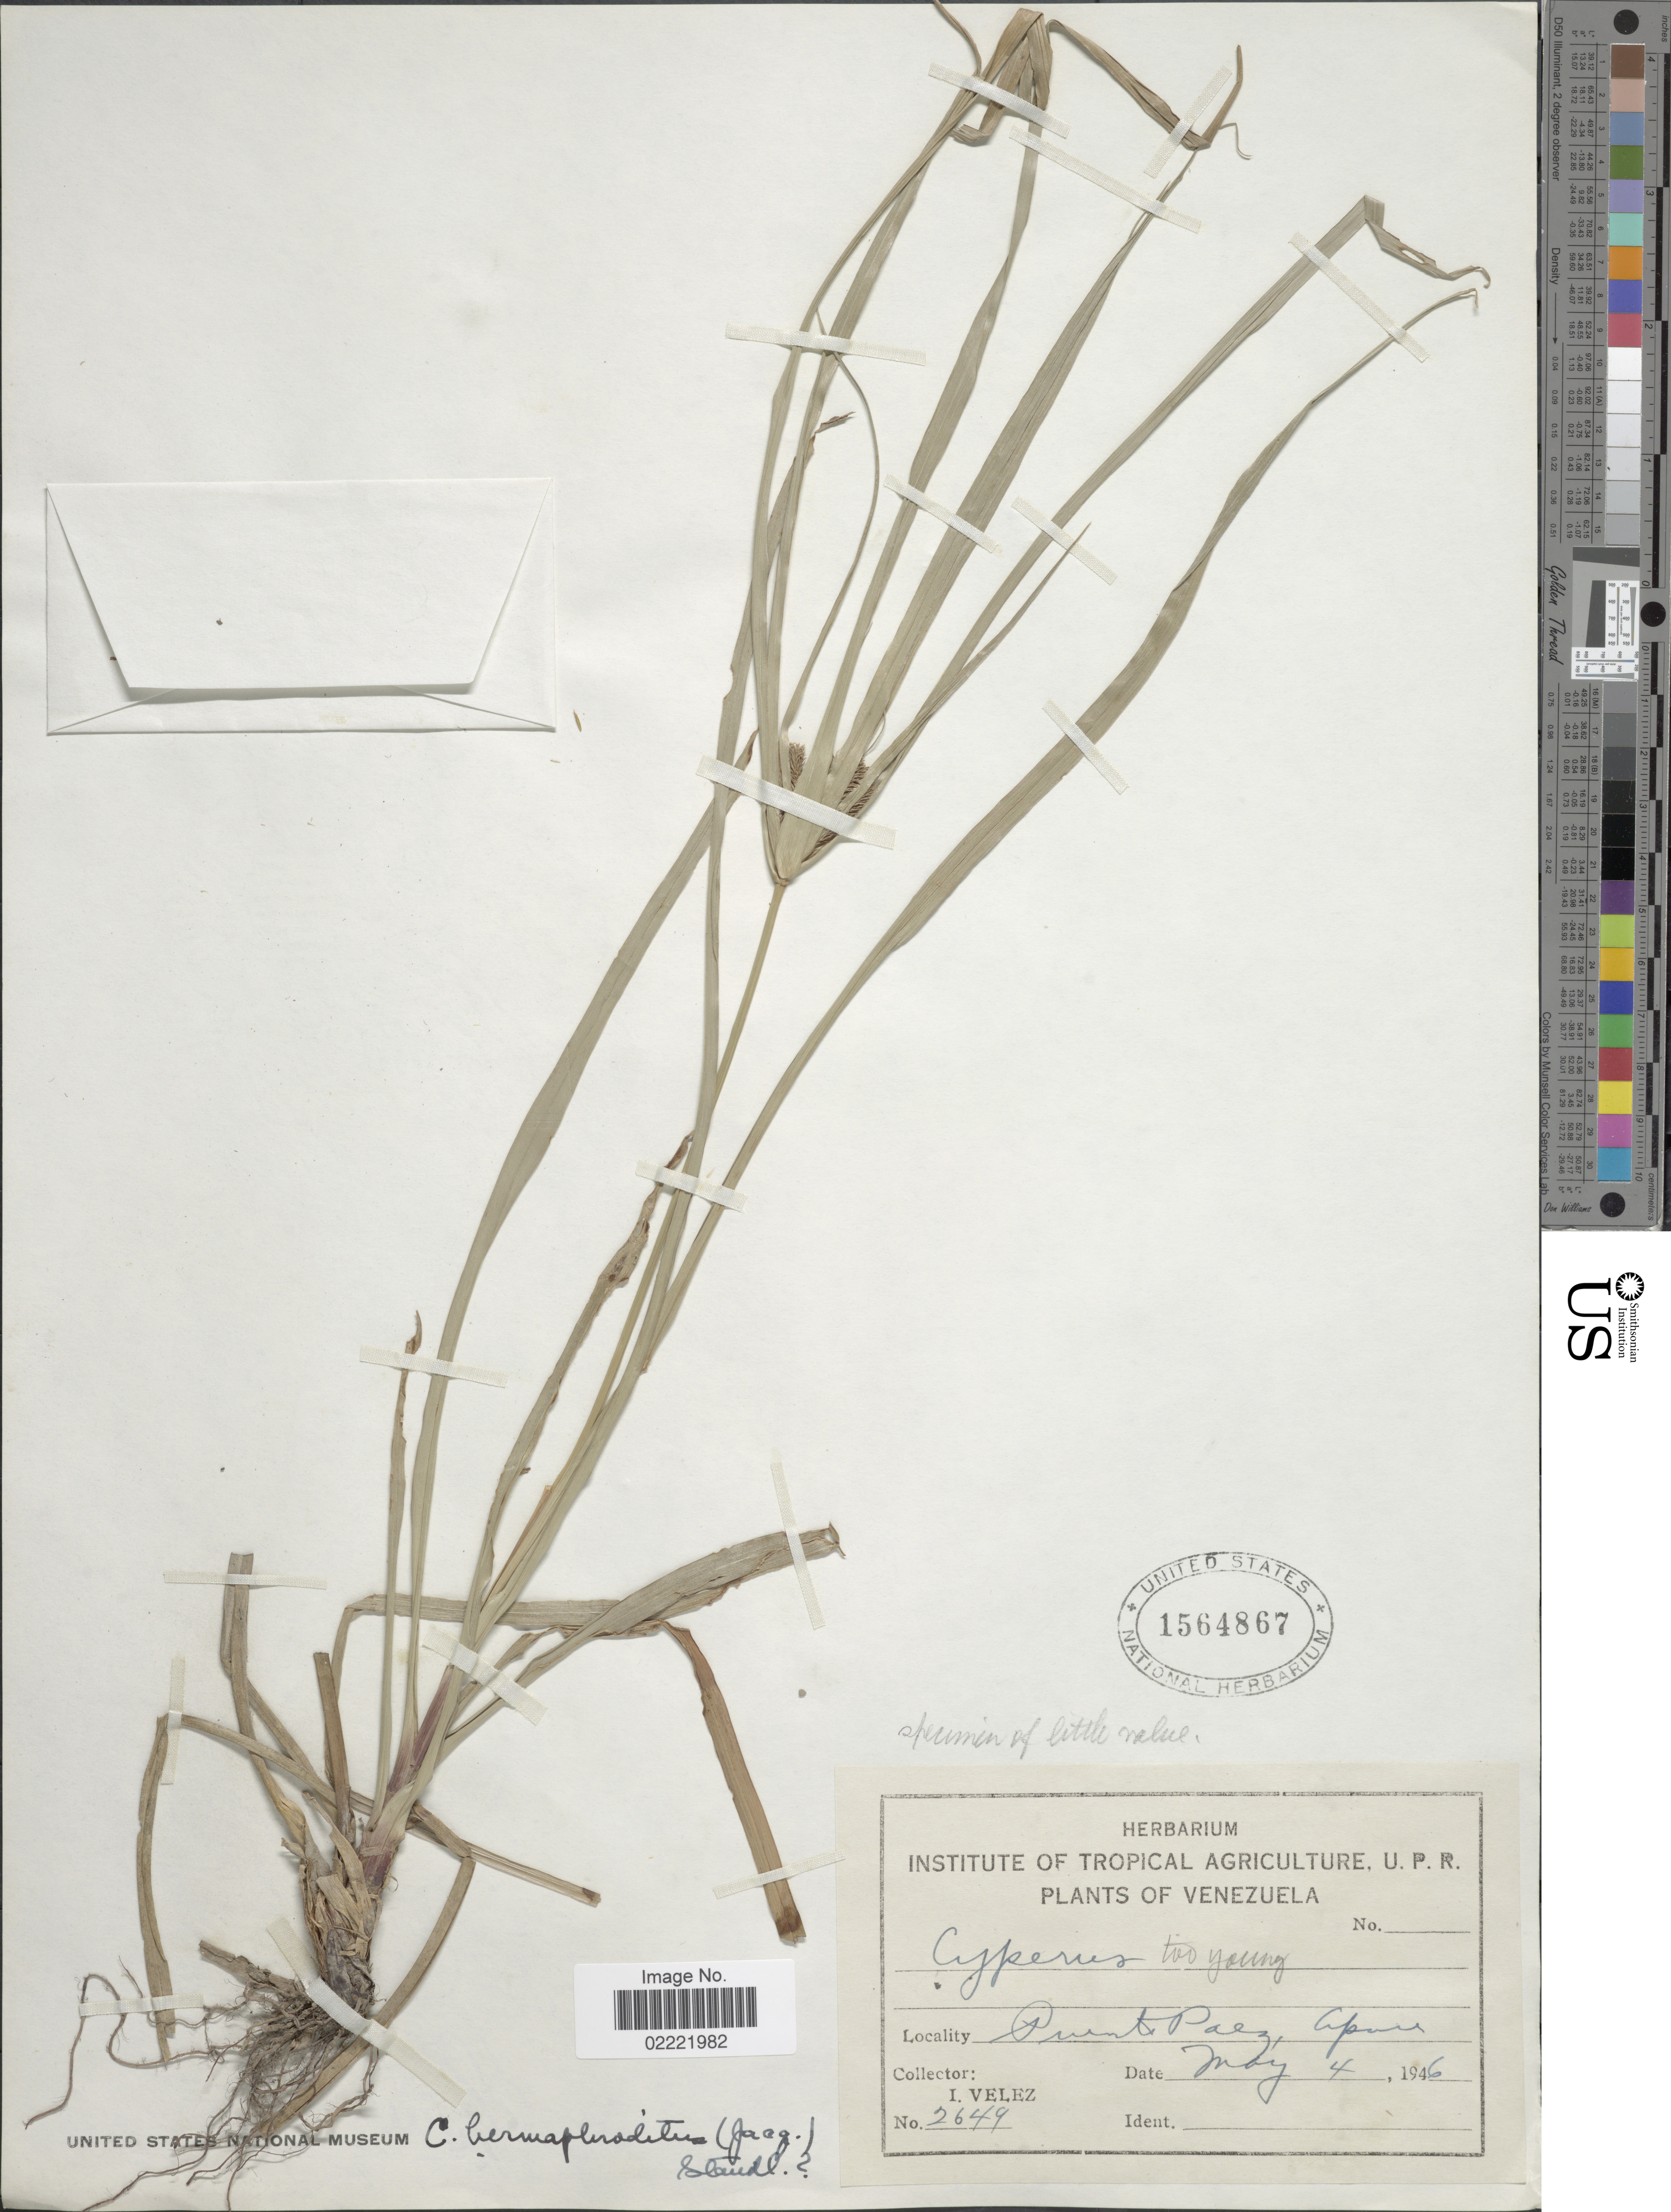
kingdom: Plantae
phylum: Tracheophyta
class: Liliopsida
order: Poales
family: Cyperaceae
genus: Cyperus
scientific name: Cyperus hermaphroditus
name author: (Jacq.) Standl.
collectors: I. Velez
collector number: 2649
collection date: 1946-05-04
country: Venezuela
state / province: Apure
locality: Punta Paez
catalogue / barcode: US 1564867